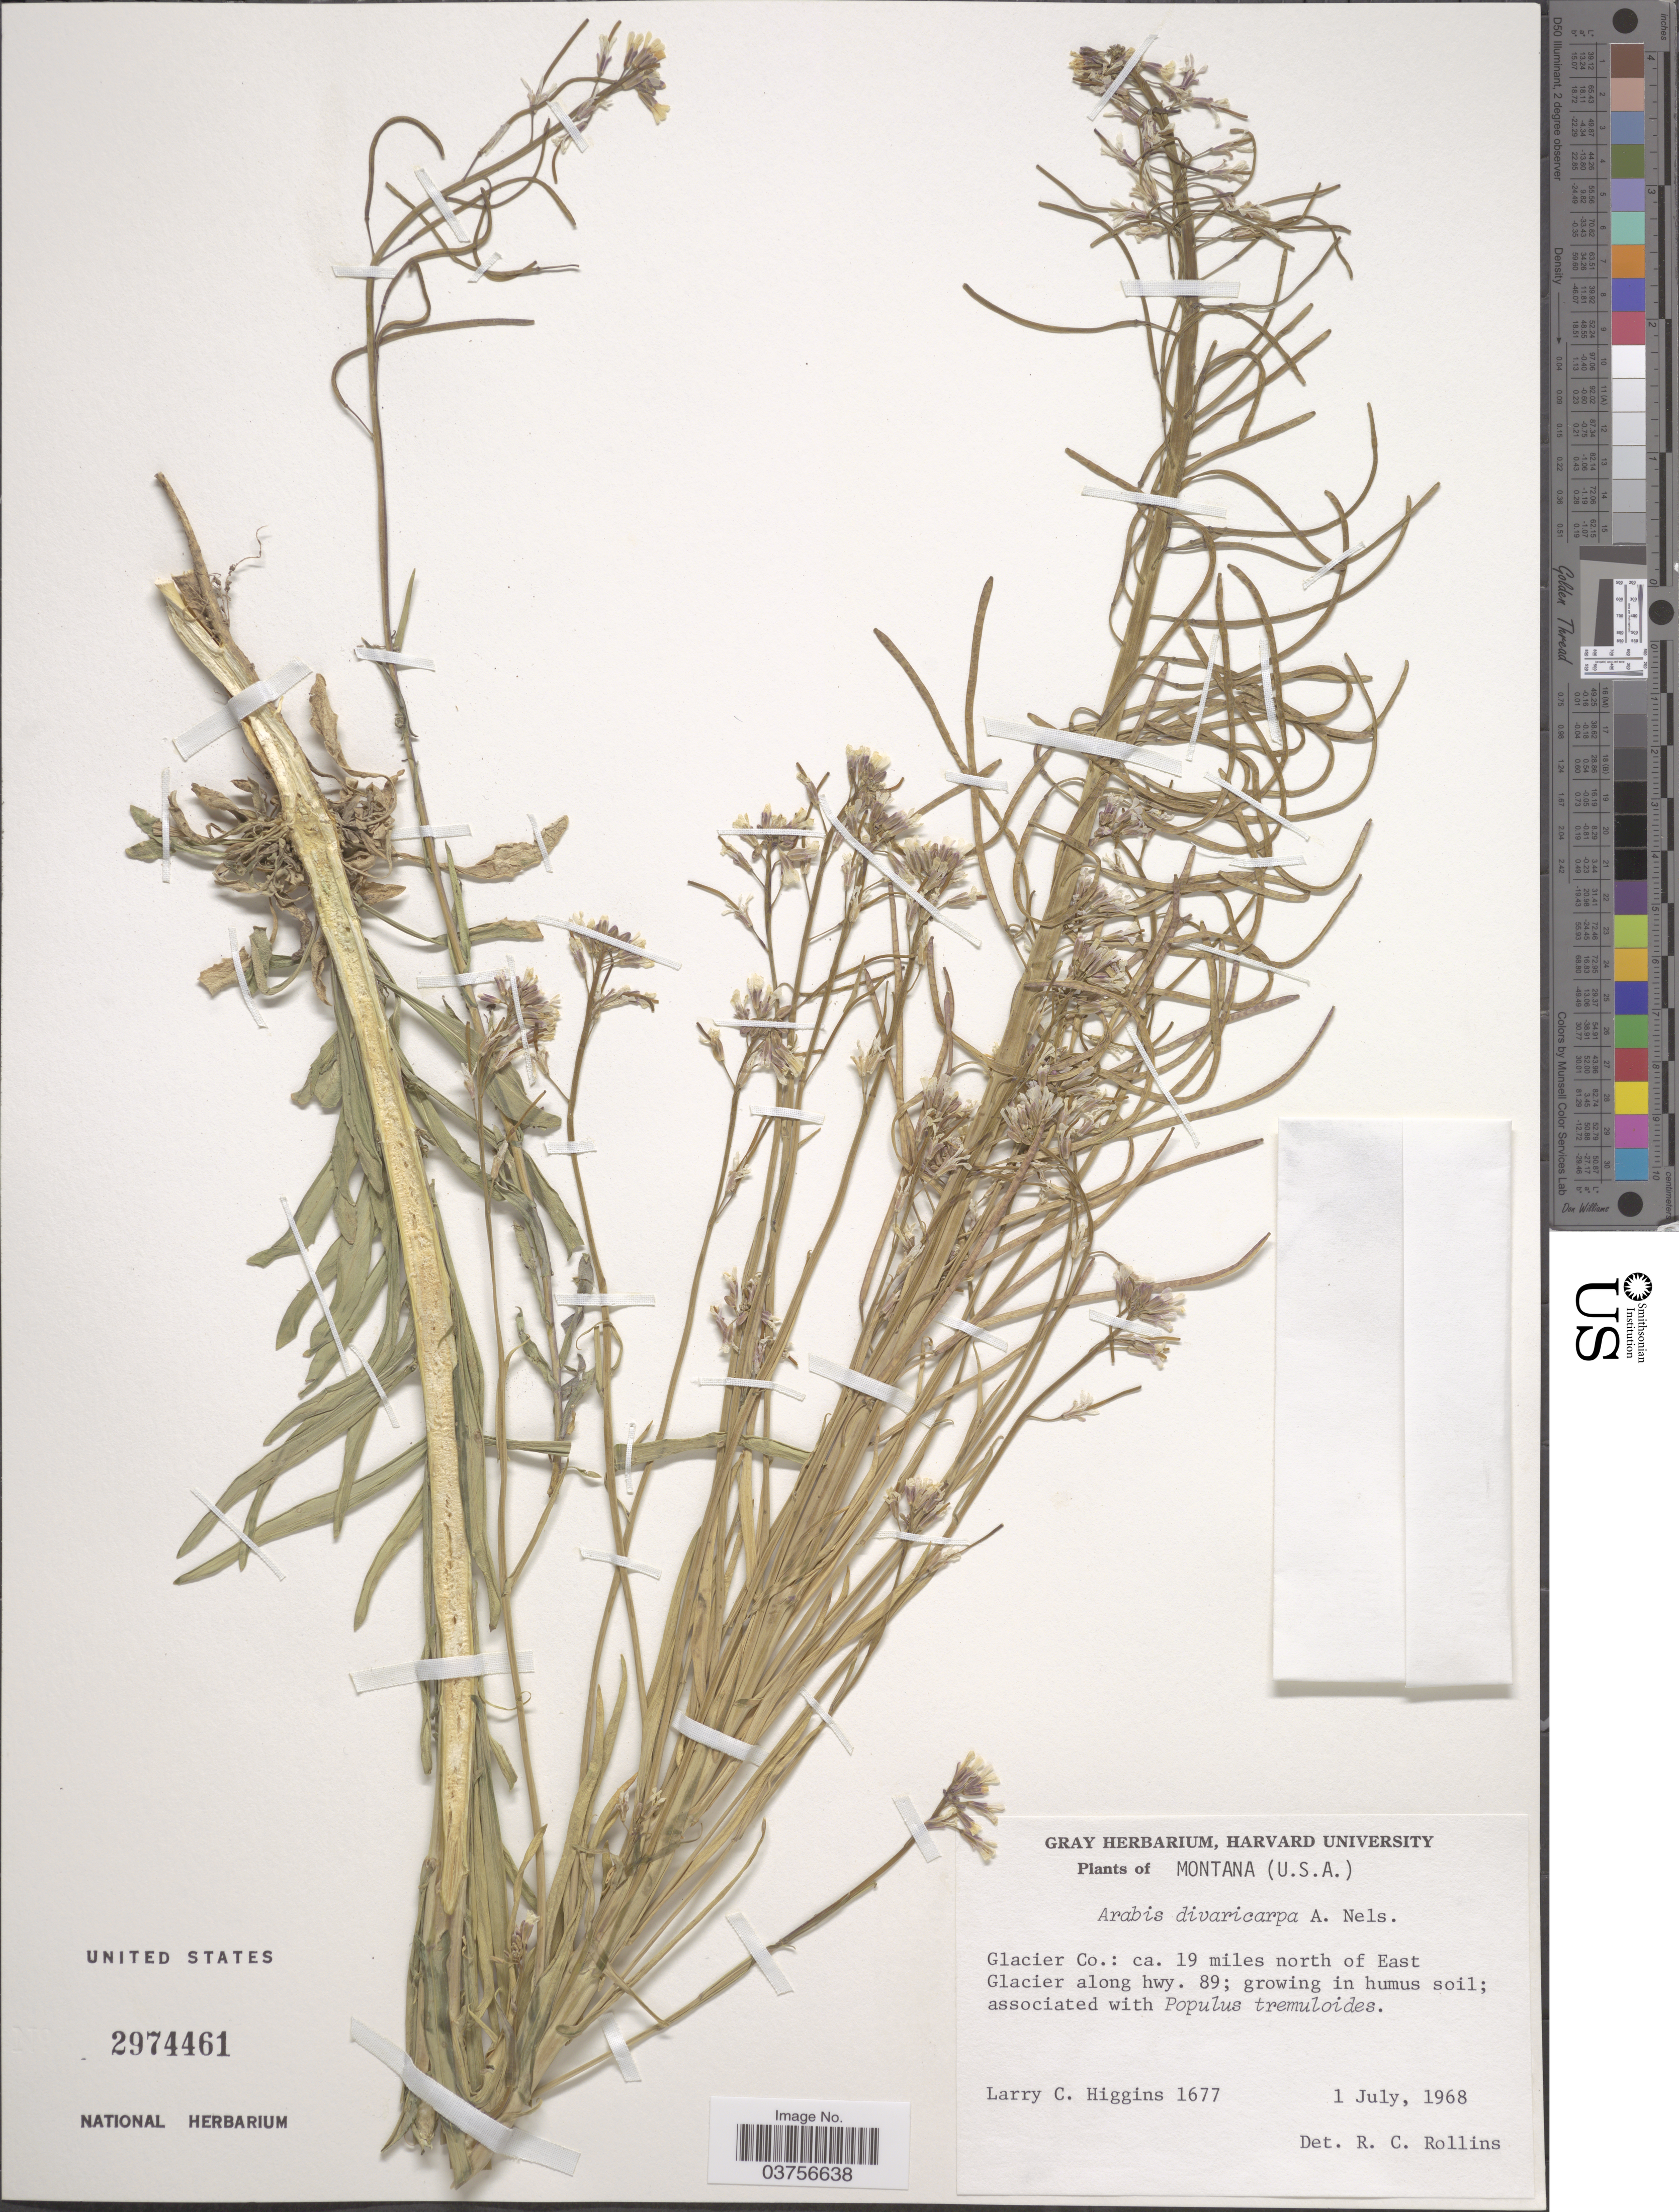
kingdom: Plantae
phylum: Tracheophyta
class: Magnoliopsida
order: Brassicales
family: Brassicaceae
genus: Arabis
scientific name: Arabis divaricarpa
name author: A. Nelson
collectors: L. Higgins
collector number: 1677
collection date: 1968-07-01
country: United States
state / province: Montana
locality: Glacier Co.: ca. 19 miles north of East Glacier along hwy. 89.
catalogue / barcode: US 2974461